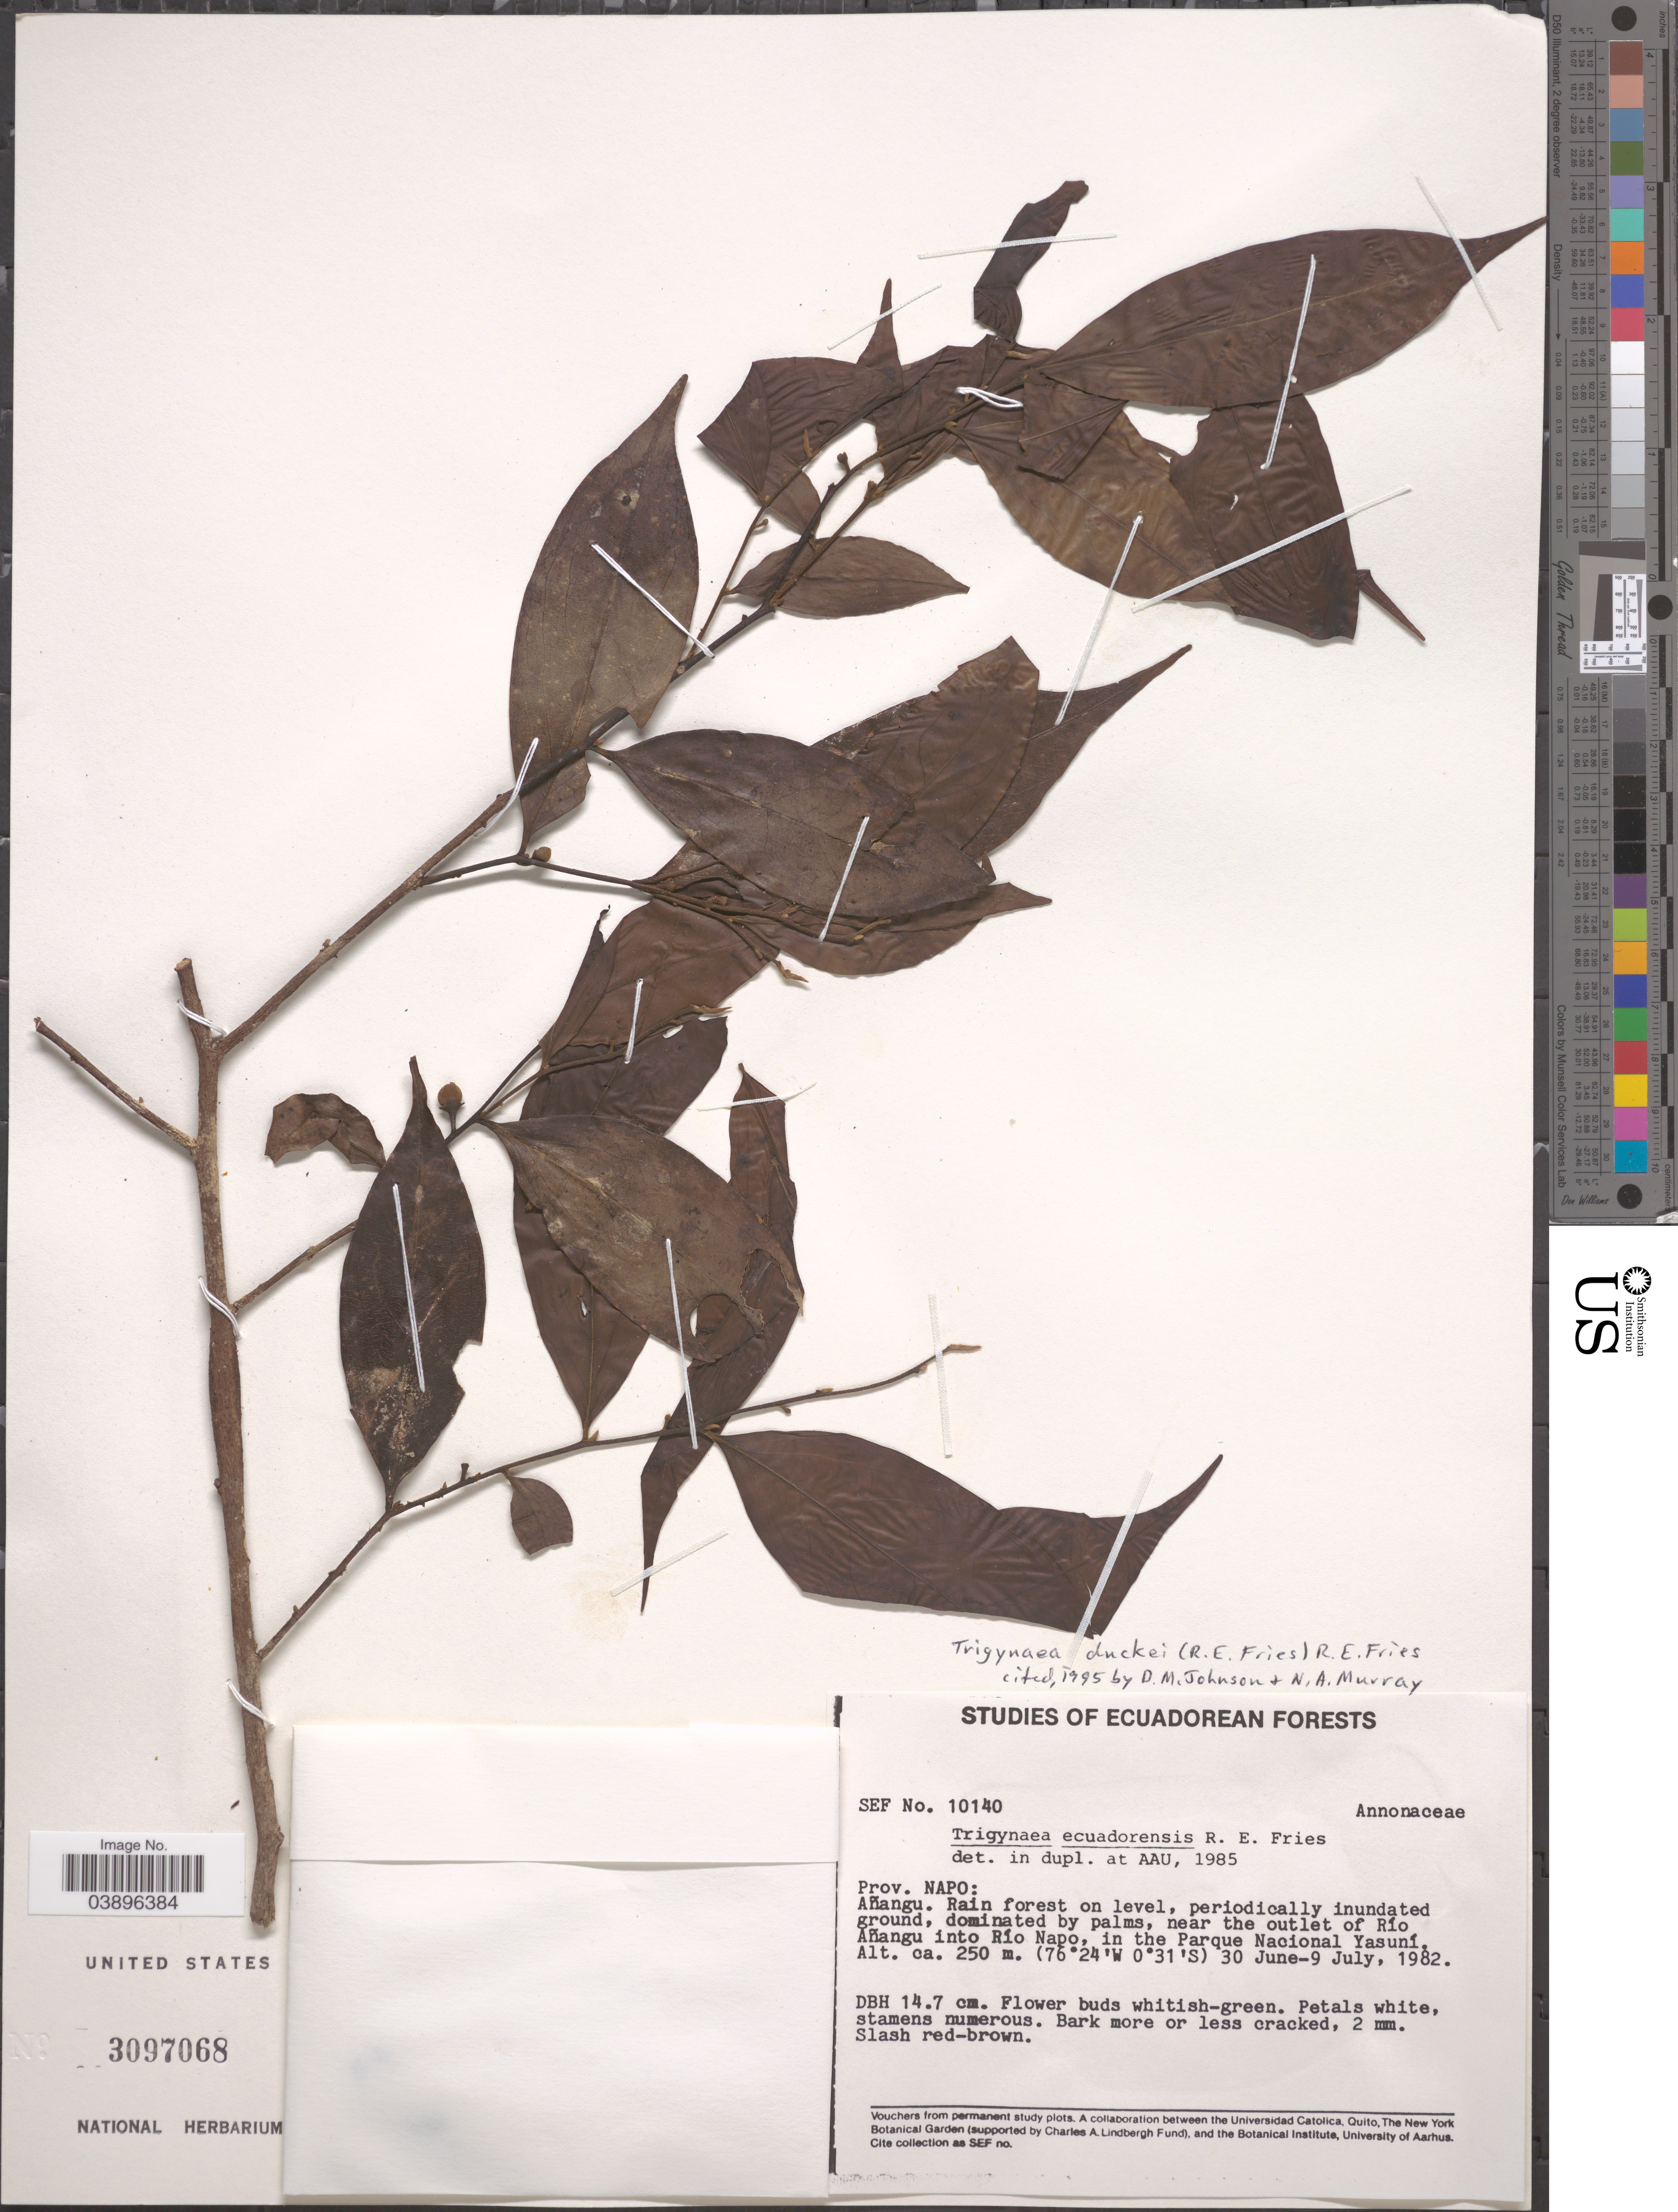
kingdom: Plantae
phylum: Tracheophyta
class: Magnoliopsida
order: Magnoliales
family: Annonaceae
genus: Trigynaea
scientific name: Trigynaea duckei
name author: (R.E. Fr.) R.E. Fr.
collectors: Studies of Ecuadorean Forests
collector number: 10140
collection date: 1982-06-30/1982-07-09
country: Ecuador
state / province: Napo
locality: Añangu. Near the outlet of Río Añangu into Río Napo, in the Parque Nacional Yasuní.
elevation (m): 250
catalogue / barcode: US 3097068